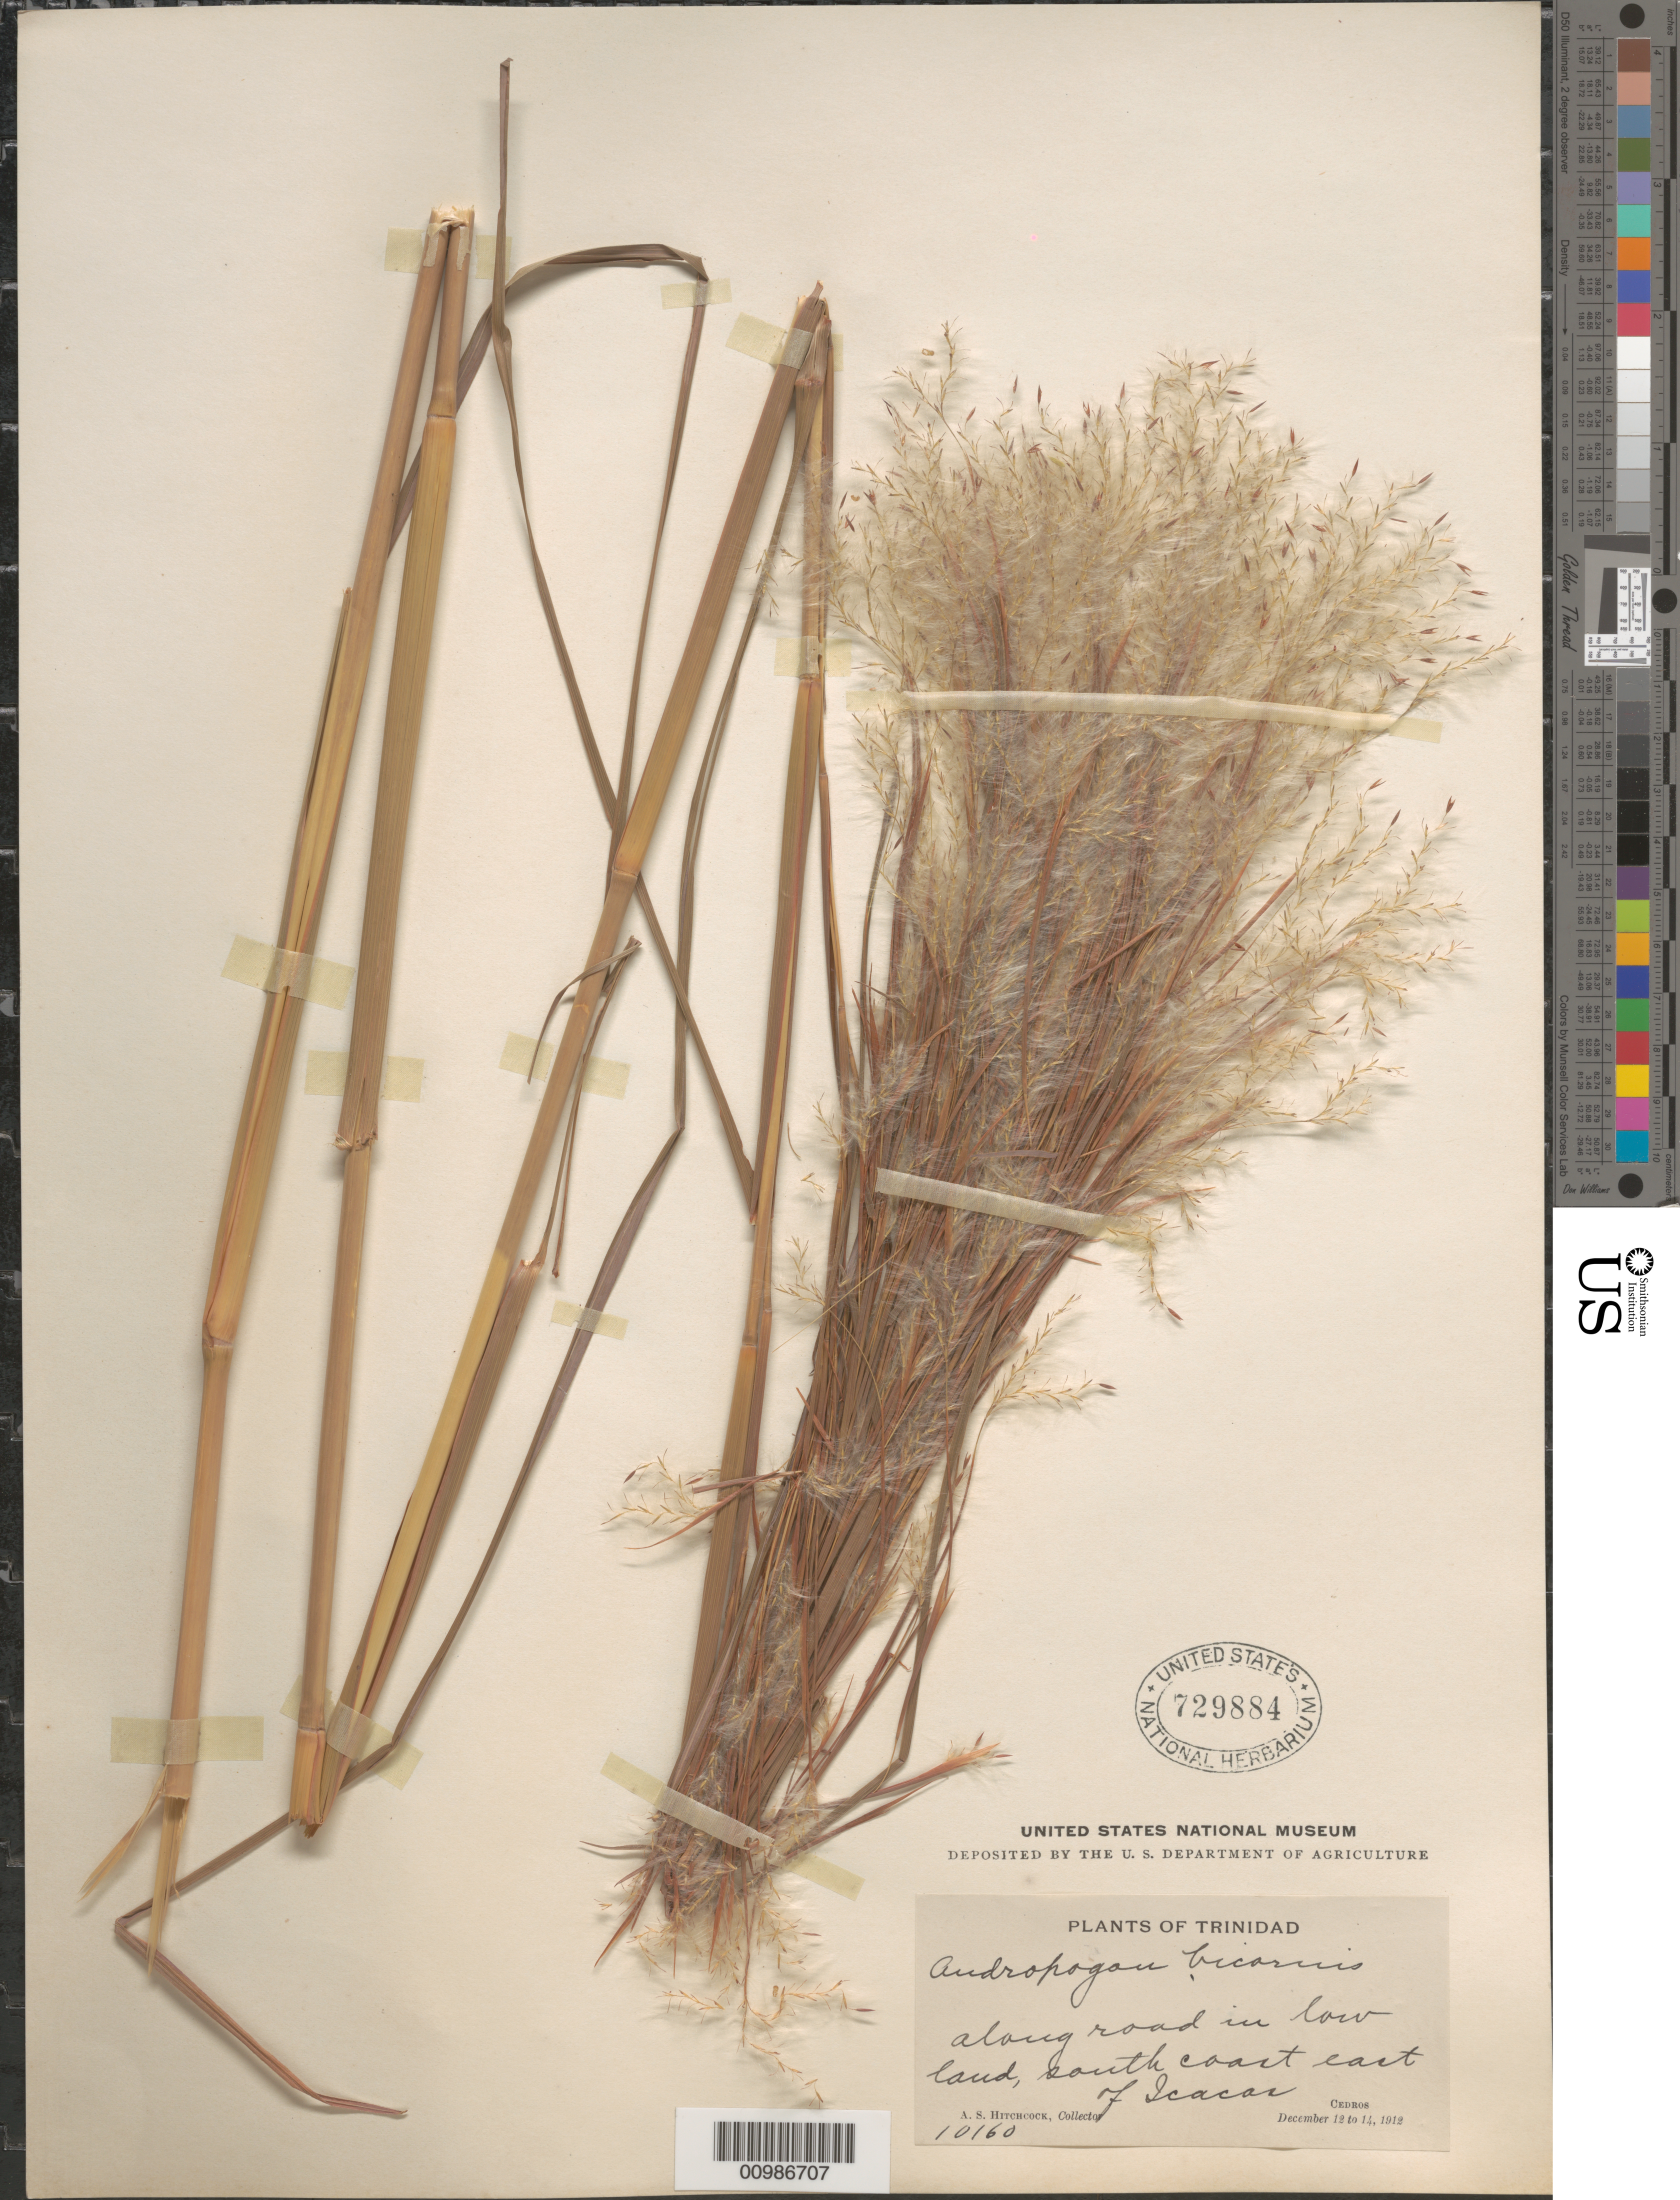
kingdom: Plantae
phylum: Tracheophyta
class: Liliopsida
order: Poales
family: Poaceae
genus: Andropogon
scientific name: Andropogon bicornis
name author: L.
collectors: A. S. Hitchcock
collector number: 10160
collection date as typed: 12 Dec 1912 to14 Dec 1912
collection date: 1912-12-12/1912-12-14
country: Trinidad and Tobago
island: Trinidad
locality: Cedros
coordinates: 0 N, 0 E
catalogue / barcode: US 729884